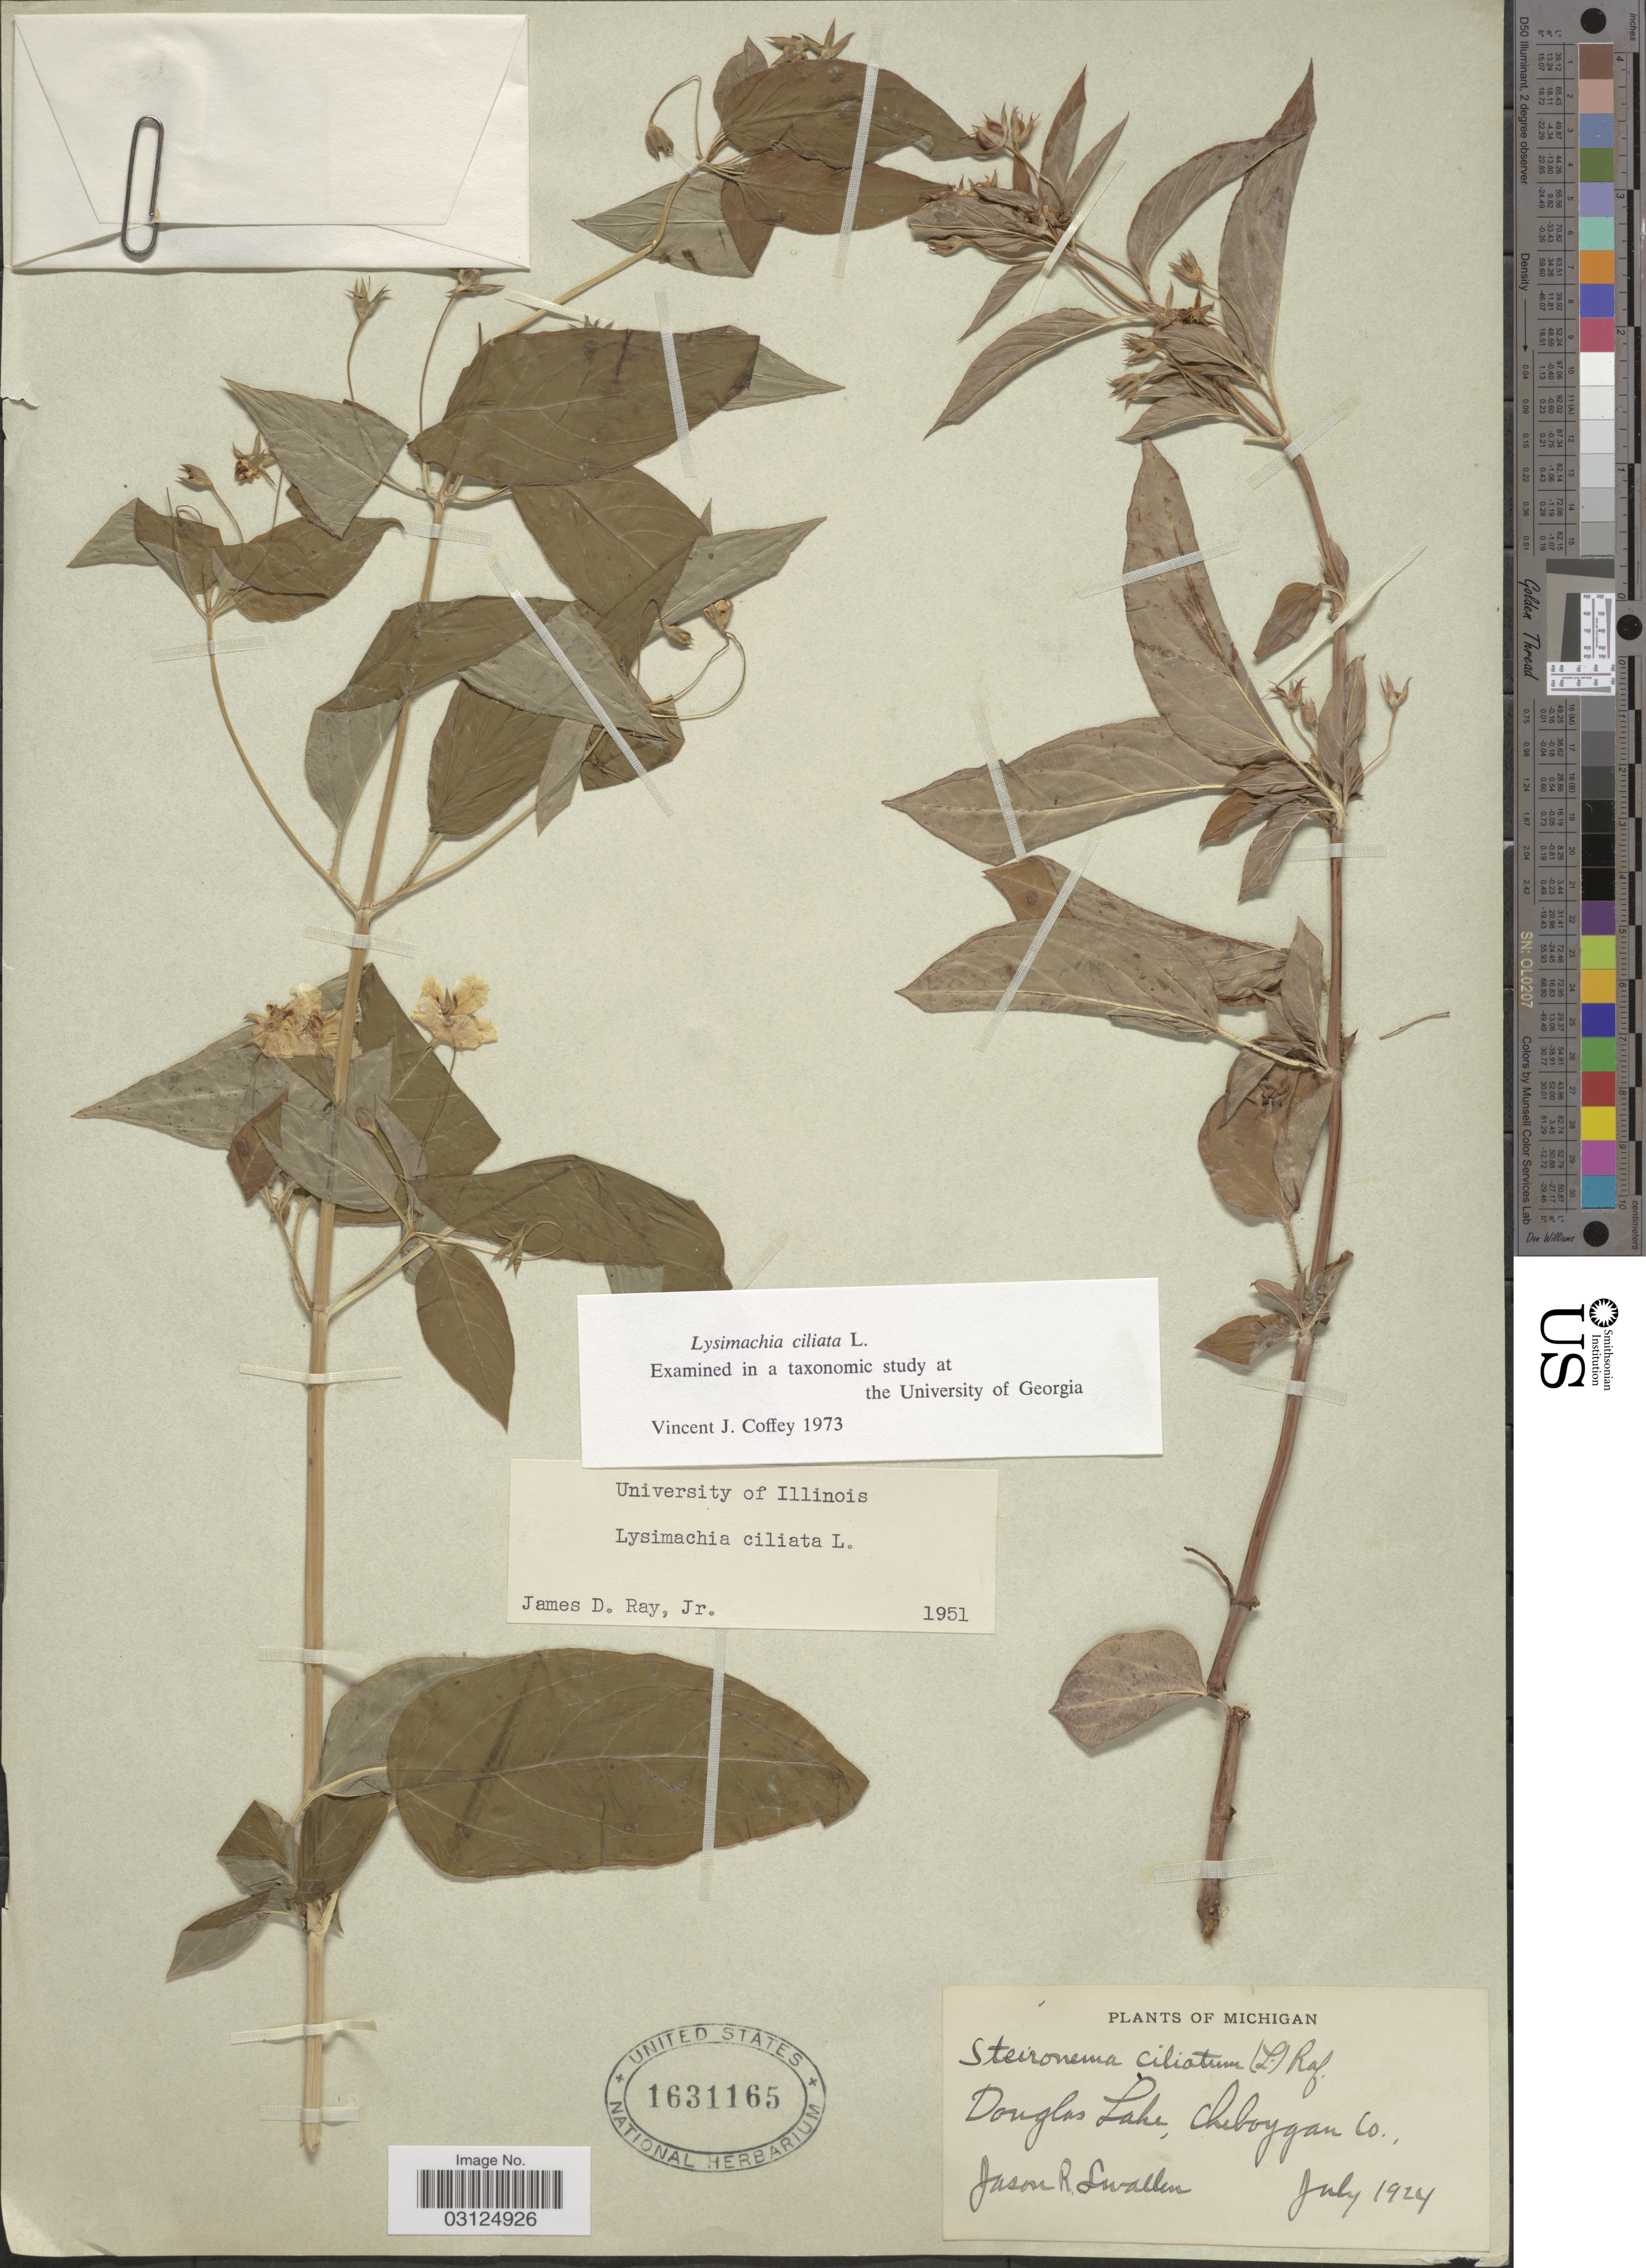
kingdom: Plantae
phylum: Tracheophyta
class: Magnoliopsida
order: Ericales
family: Primulaceae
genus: Lysimachia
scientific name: Lysimachia ciliata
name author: L.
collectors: J. R. Swallen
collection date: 1924-07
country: United States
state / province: Michigan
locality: Douglas Lake, Cheboygan Co.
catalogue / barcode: US 1631165